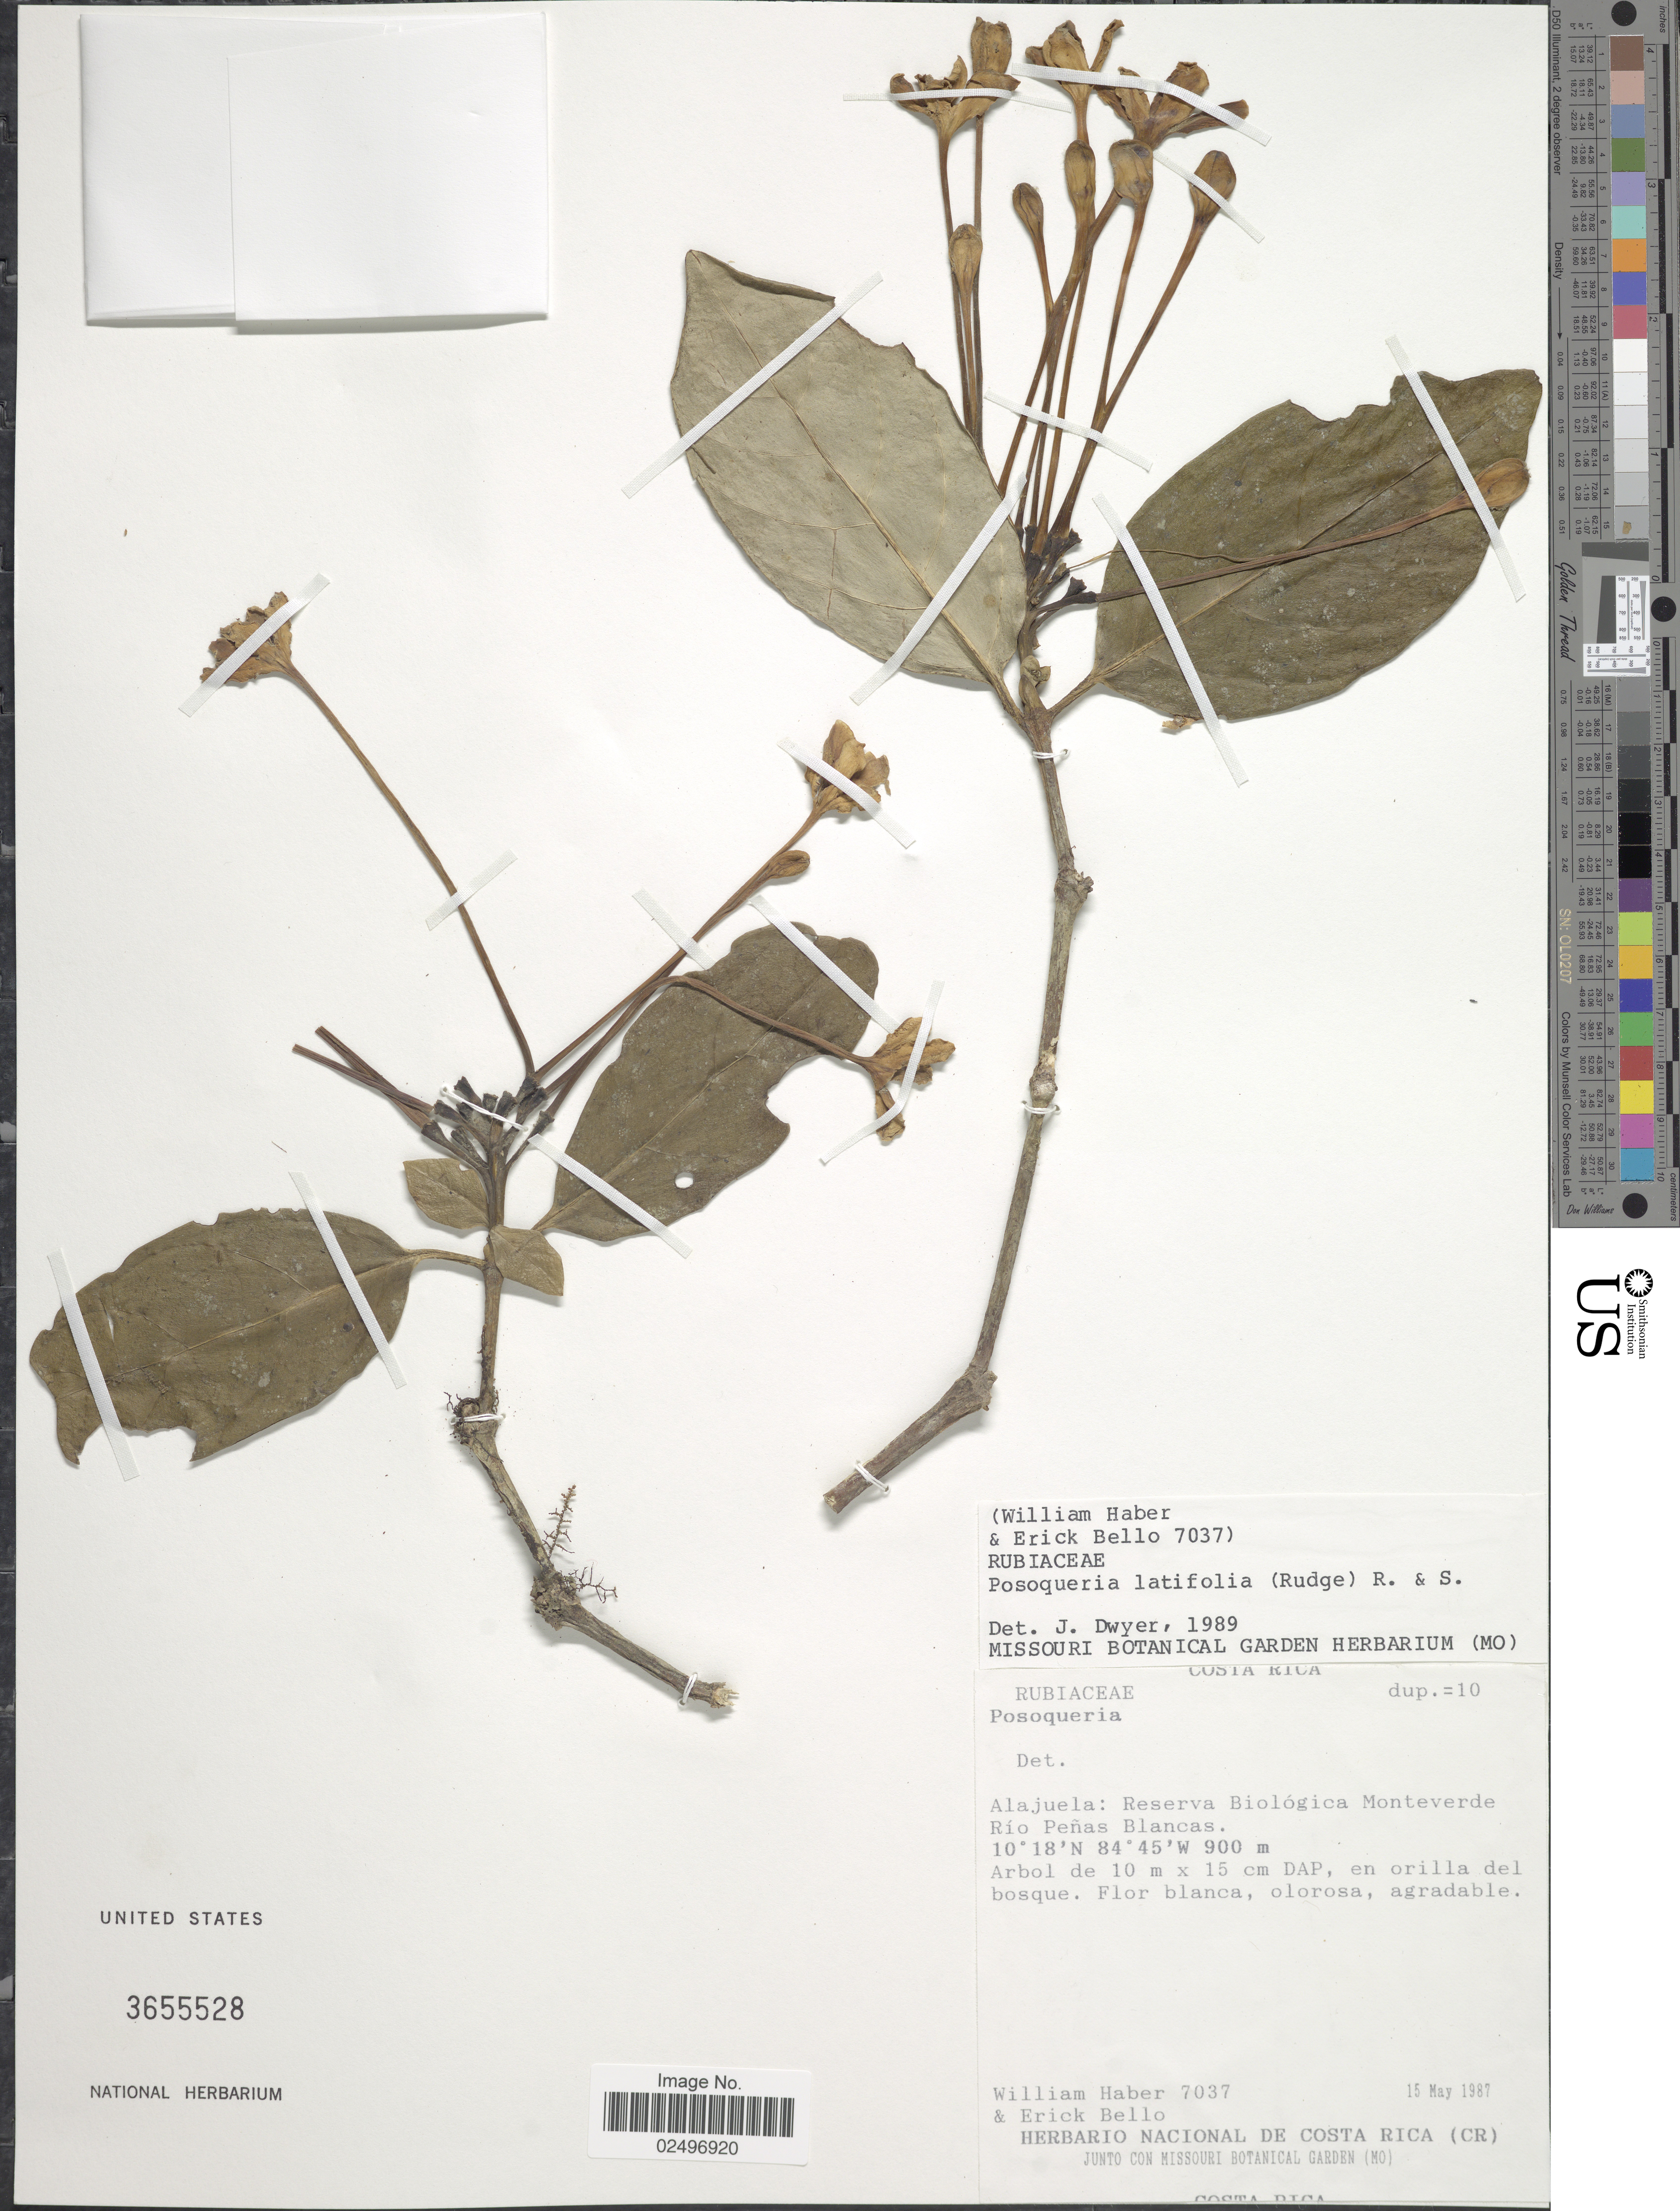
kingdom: Plantae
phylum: Tracheophyta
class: Magnoliopsida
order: Gentianales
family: Rubiaceae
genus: Posoqueria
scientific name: Posoqueria latifolia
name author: (Rudge) Roem. & Schult.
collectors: W. Haber & E. Bello C.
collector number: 7037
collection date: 1987-05-15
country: Costa Rica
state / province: Alajuela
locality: Reserva Biológica Monteverde Río Peñas Blancas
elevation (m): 900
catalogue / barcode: US 3655528